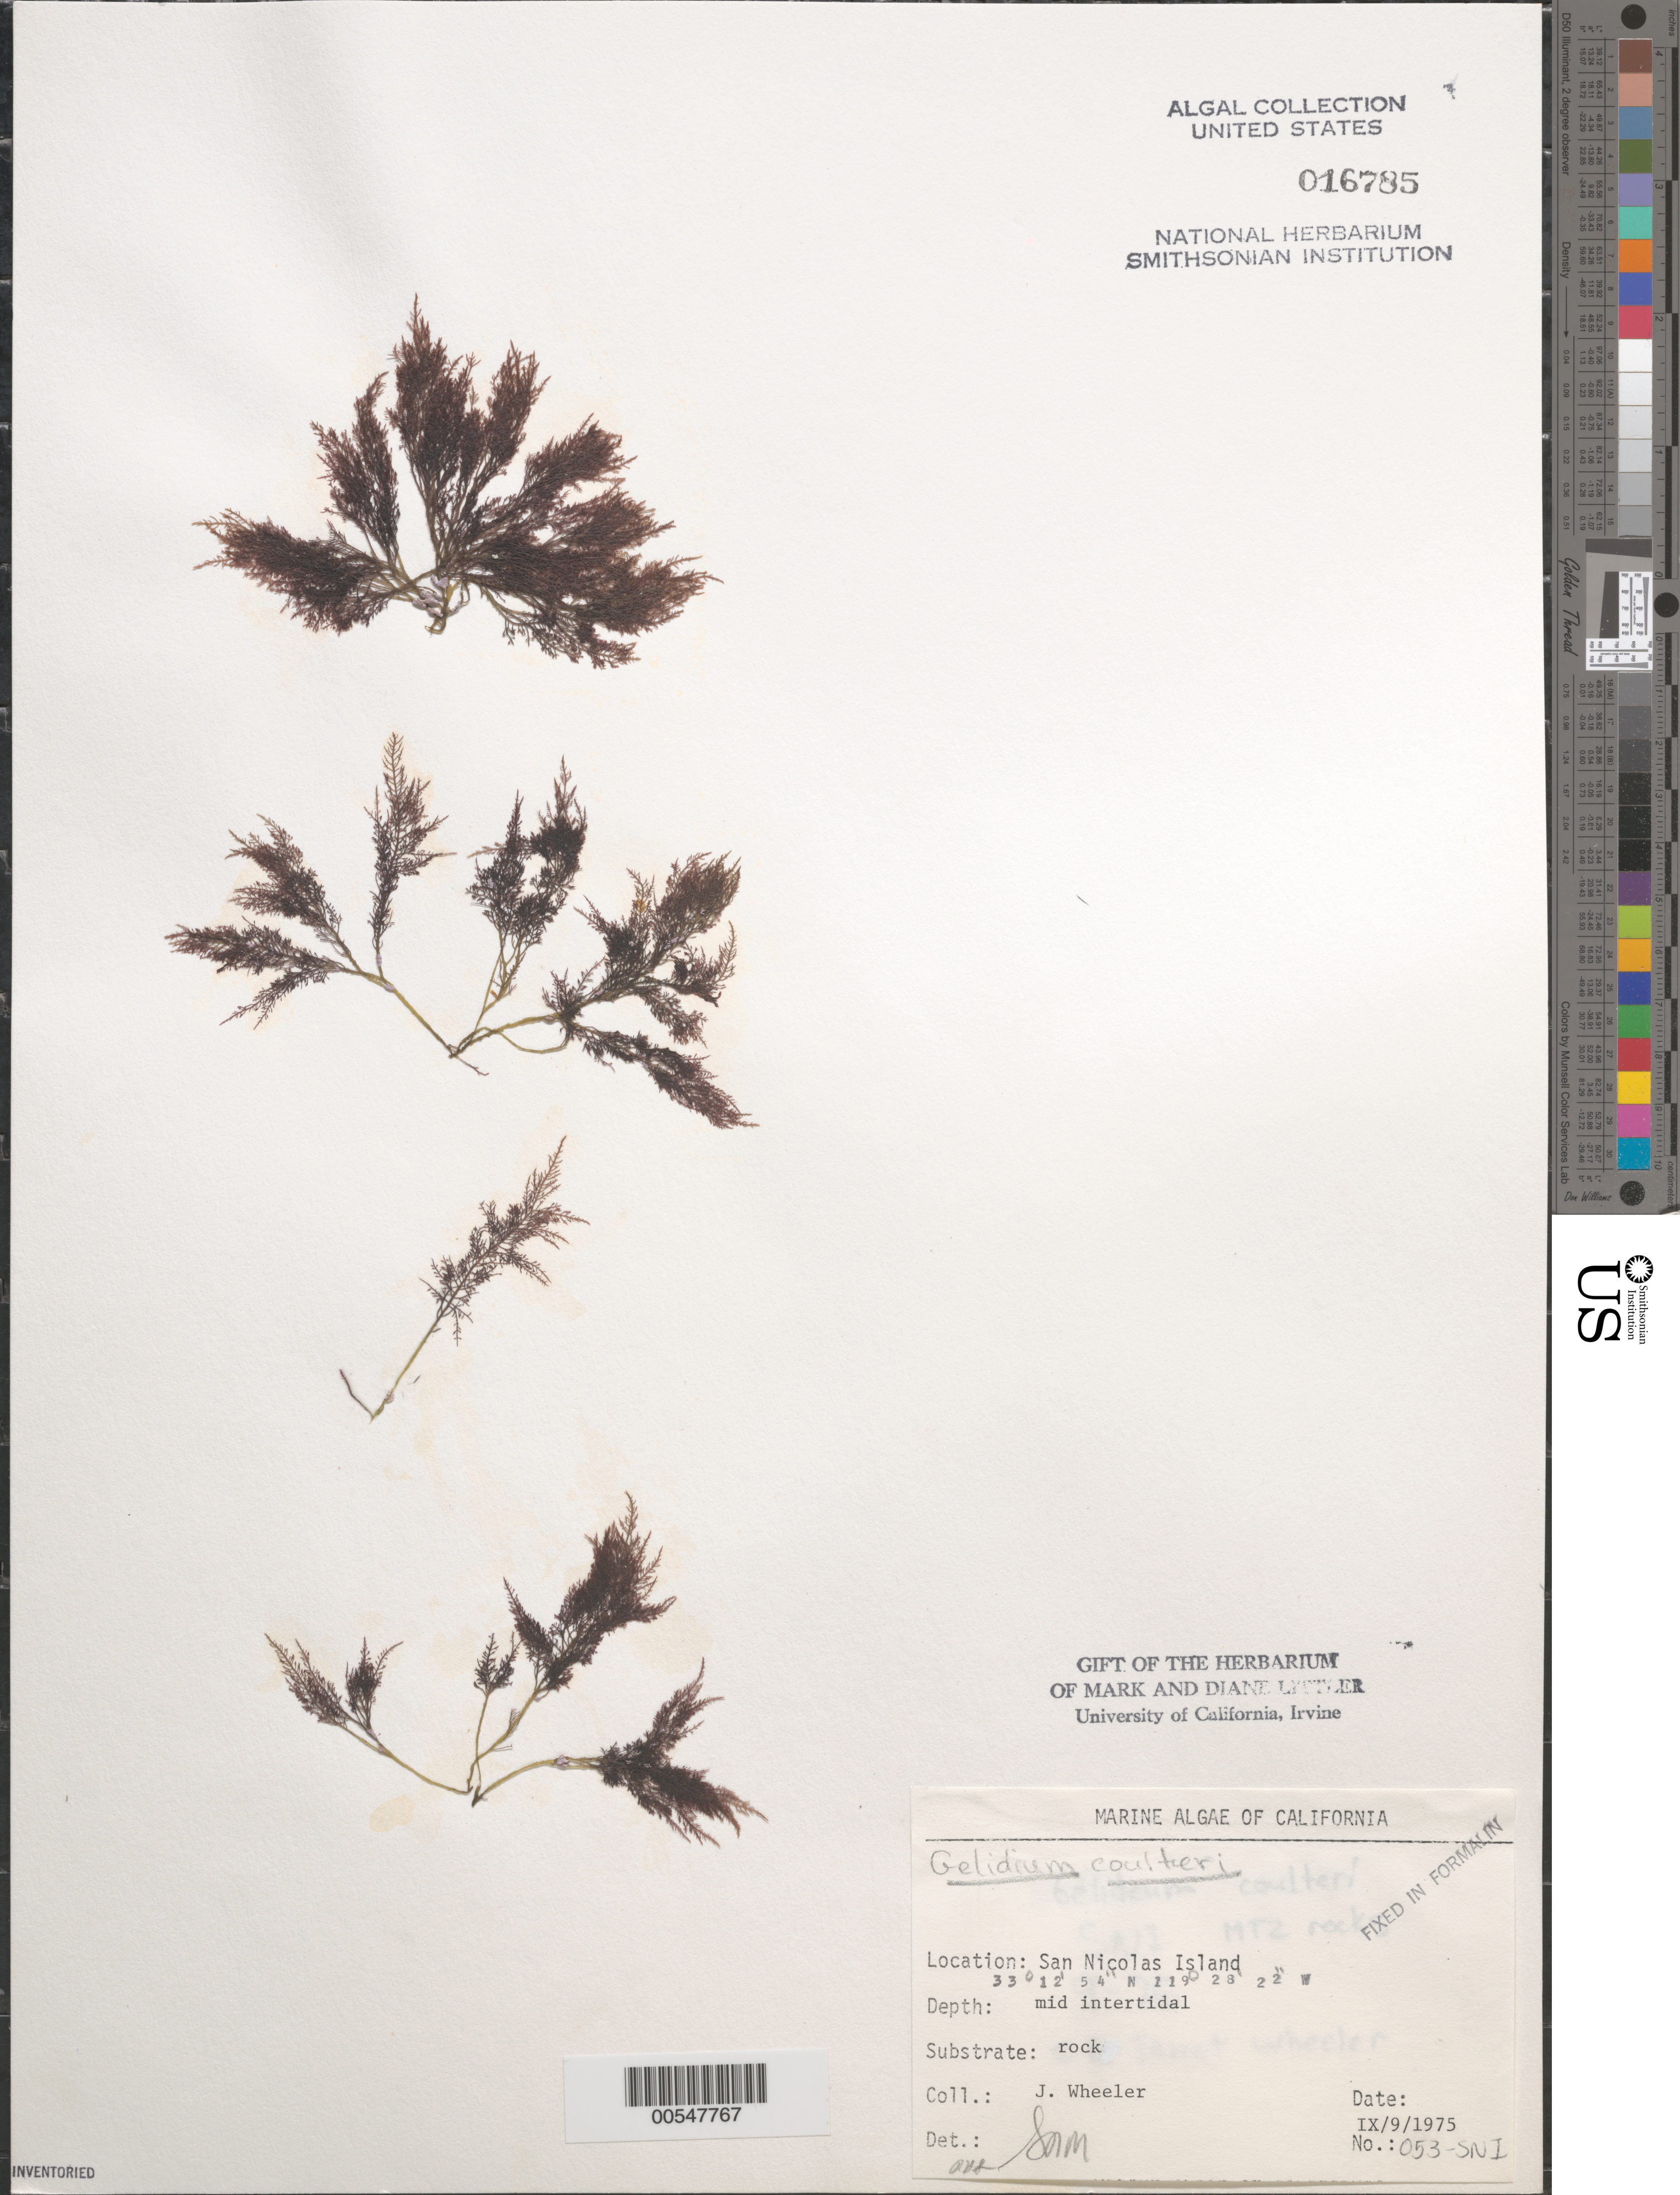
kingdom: Plantae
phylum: Rhodophyta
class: Florideophyceae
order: Gelidiales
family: Gelidiaceae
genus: Gelidium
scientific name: Gelidium coulteri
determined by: Sims, Robert H.; Murray, S. N.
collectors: J. L. Wheeler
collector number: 053-sni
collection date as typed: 09 Sep 1975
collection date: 1975-09-09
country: United States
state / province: California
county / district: Ventura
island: San Nicolas Island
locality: Dutch Harbor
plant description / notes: BLM-SOCALBIGHT Rocky Intertidal Survey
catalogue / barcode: US 16785